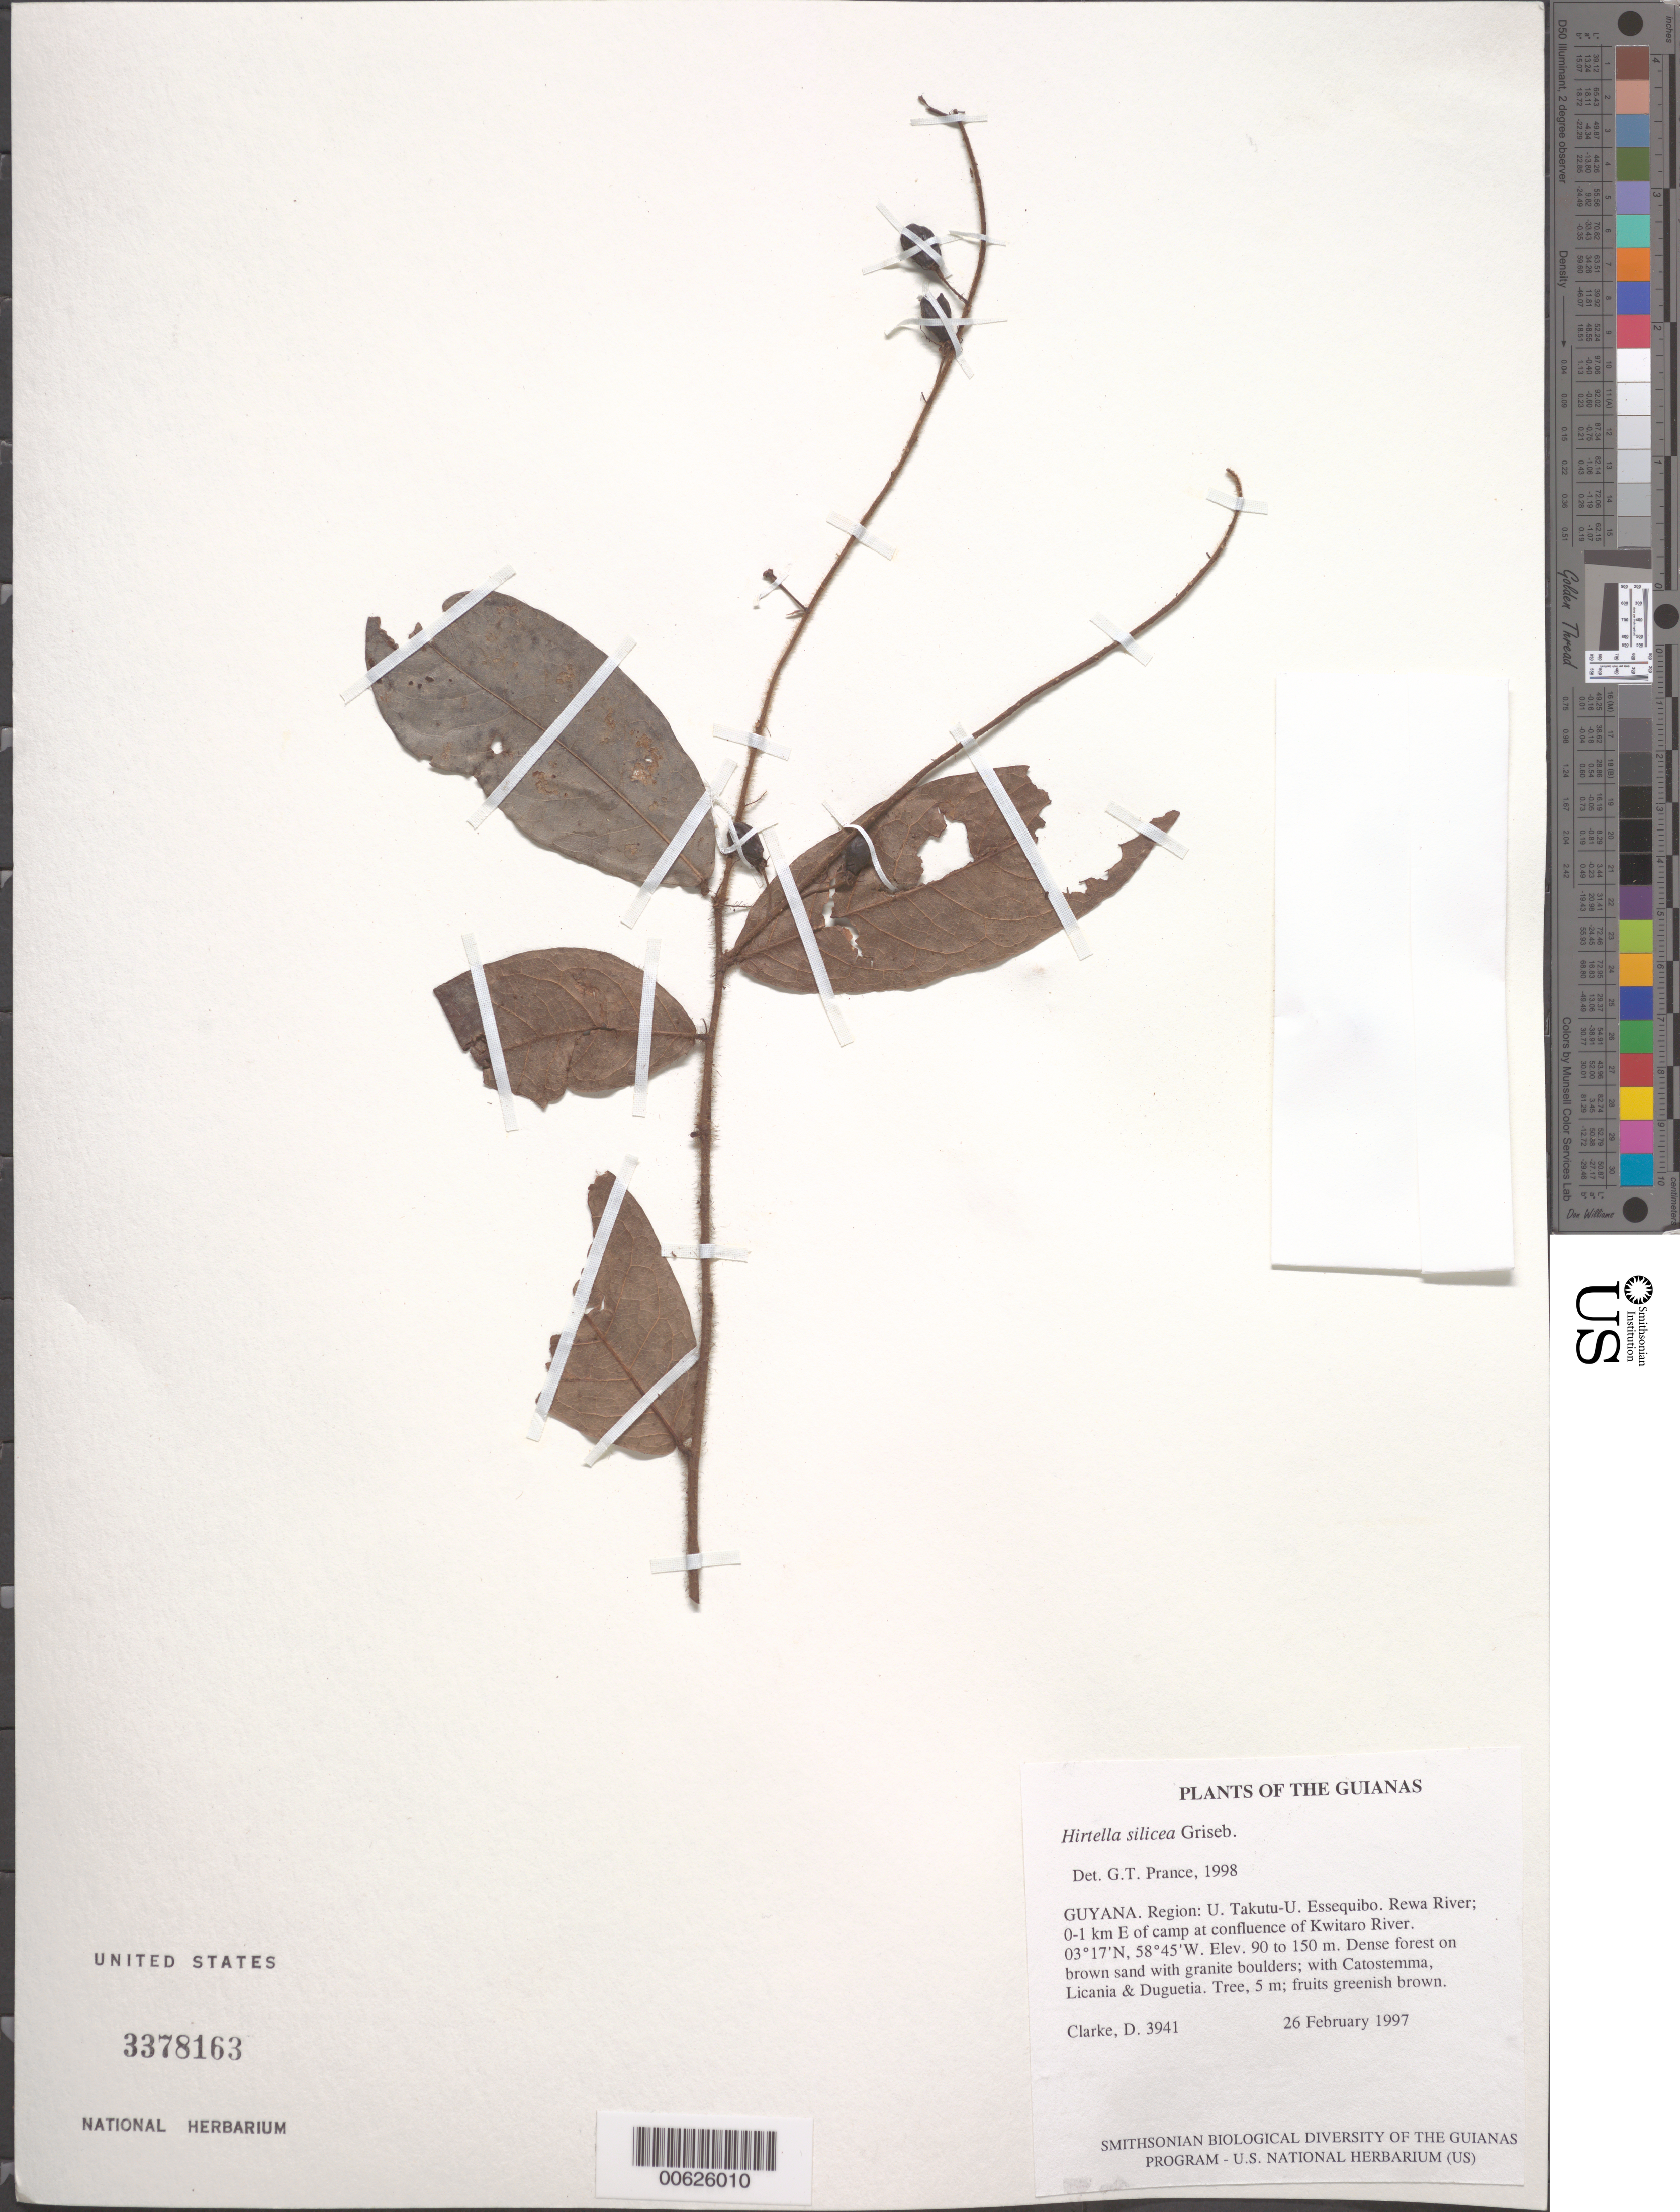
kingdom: Plantae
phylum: Tracheophyta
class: Magnoliopsida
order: Malpighiales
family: Chrysobalanaceae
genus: Hirtella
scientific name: Hirtella silicea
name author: Griseb.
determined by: Prance, G. T.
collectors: H. D. Clarke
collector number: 3941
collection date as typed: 26 February 1997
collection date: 1997-02-26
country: Guyana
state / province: U. Takutu-U. Essequibo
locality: Rewa River; 0-1 km E of camp at confluence of Kwitaro River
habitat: Dense forest on brown sand with granite boulders; with Catostemma, Licania & Duguetia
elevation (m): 90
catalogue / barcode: US 3378163